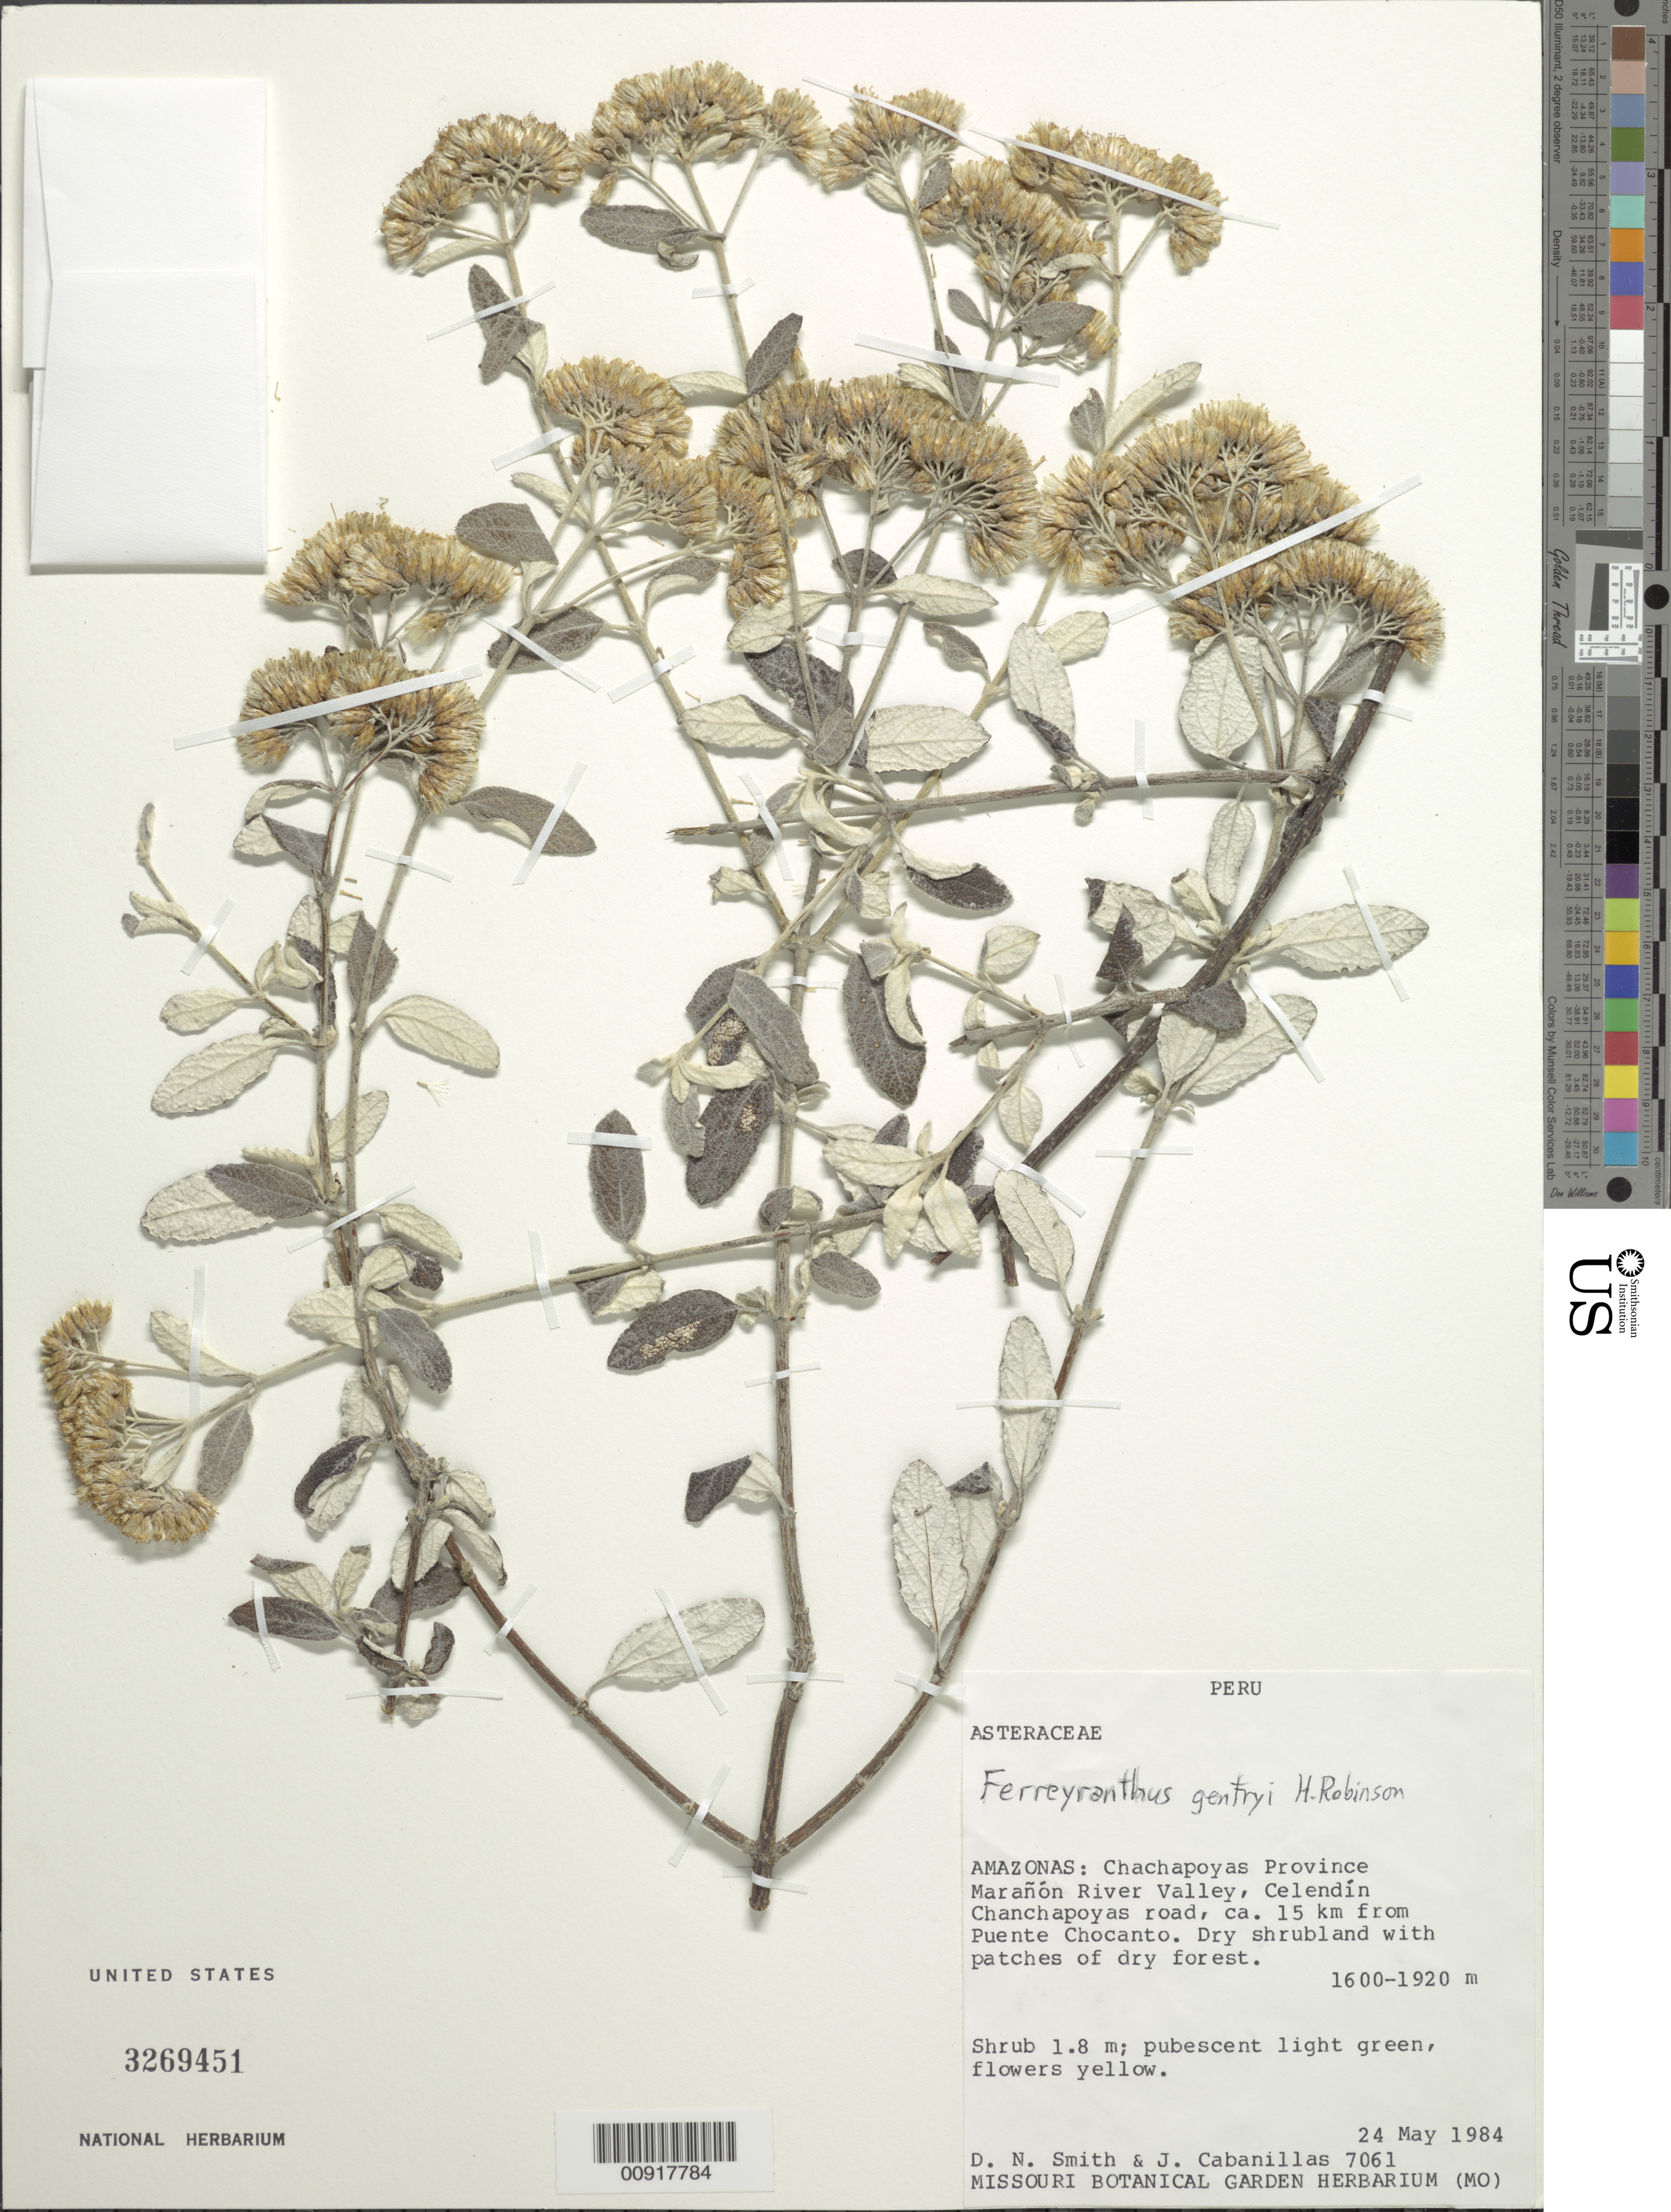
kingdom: Plantae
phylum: Tracheophyta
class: Magnoliopsida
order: Asterales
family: Asteraceae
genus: Ferreyranthus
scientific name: Ferreyranthus gentryi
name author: H. Rob.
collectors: D. Smith & J. Cabanillas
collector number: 7061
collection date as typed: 24 May 1984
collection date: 1984-05-24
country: Peru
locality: Prov. Chachapoyas, Dpto. Amazonas, Marañon R. valley, Celedín-Chachapoyas road, ca. 15 km from Puente Chocanto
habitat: Dry shrubland with patches of dry forest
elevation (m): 1600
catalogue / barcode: US 3269451